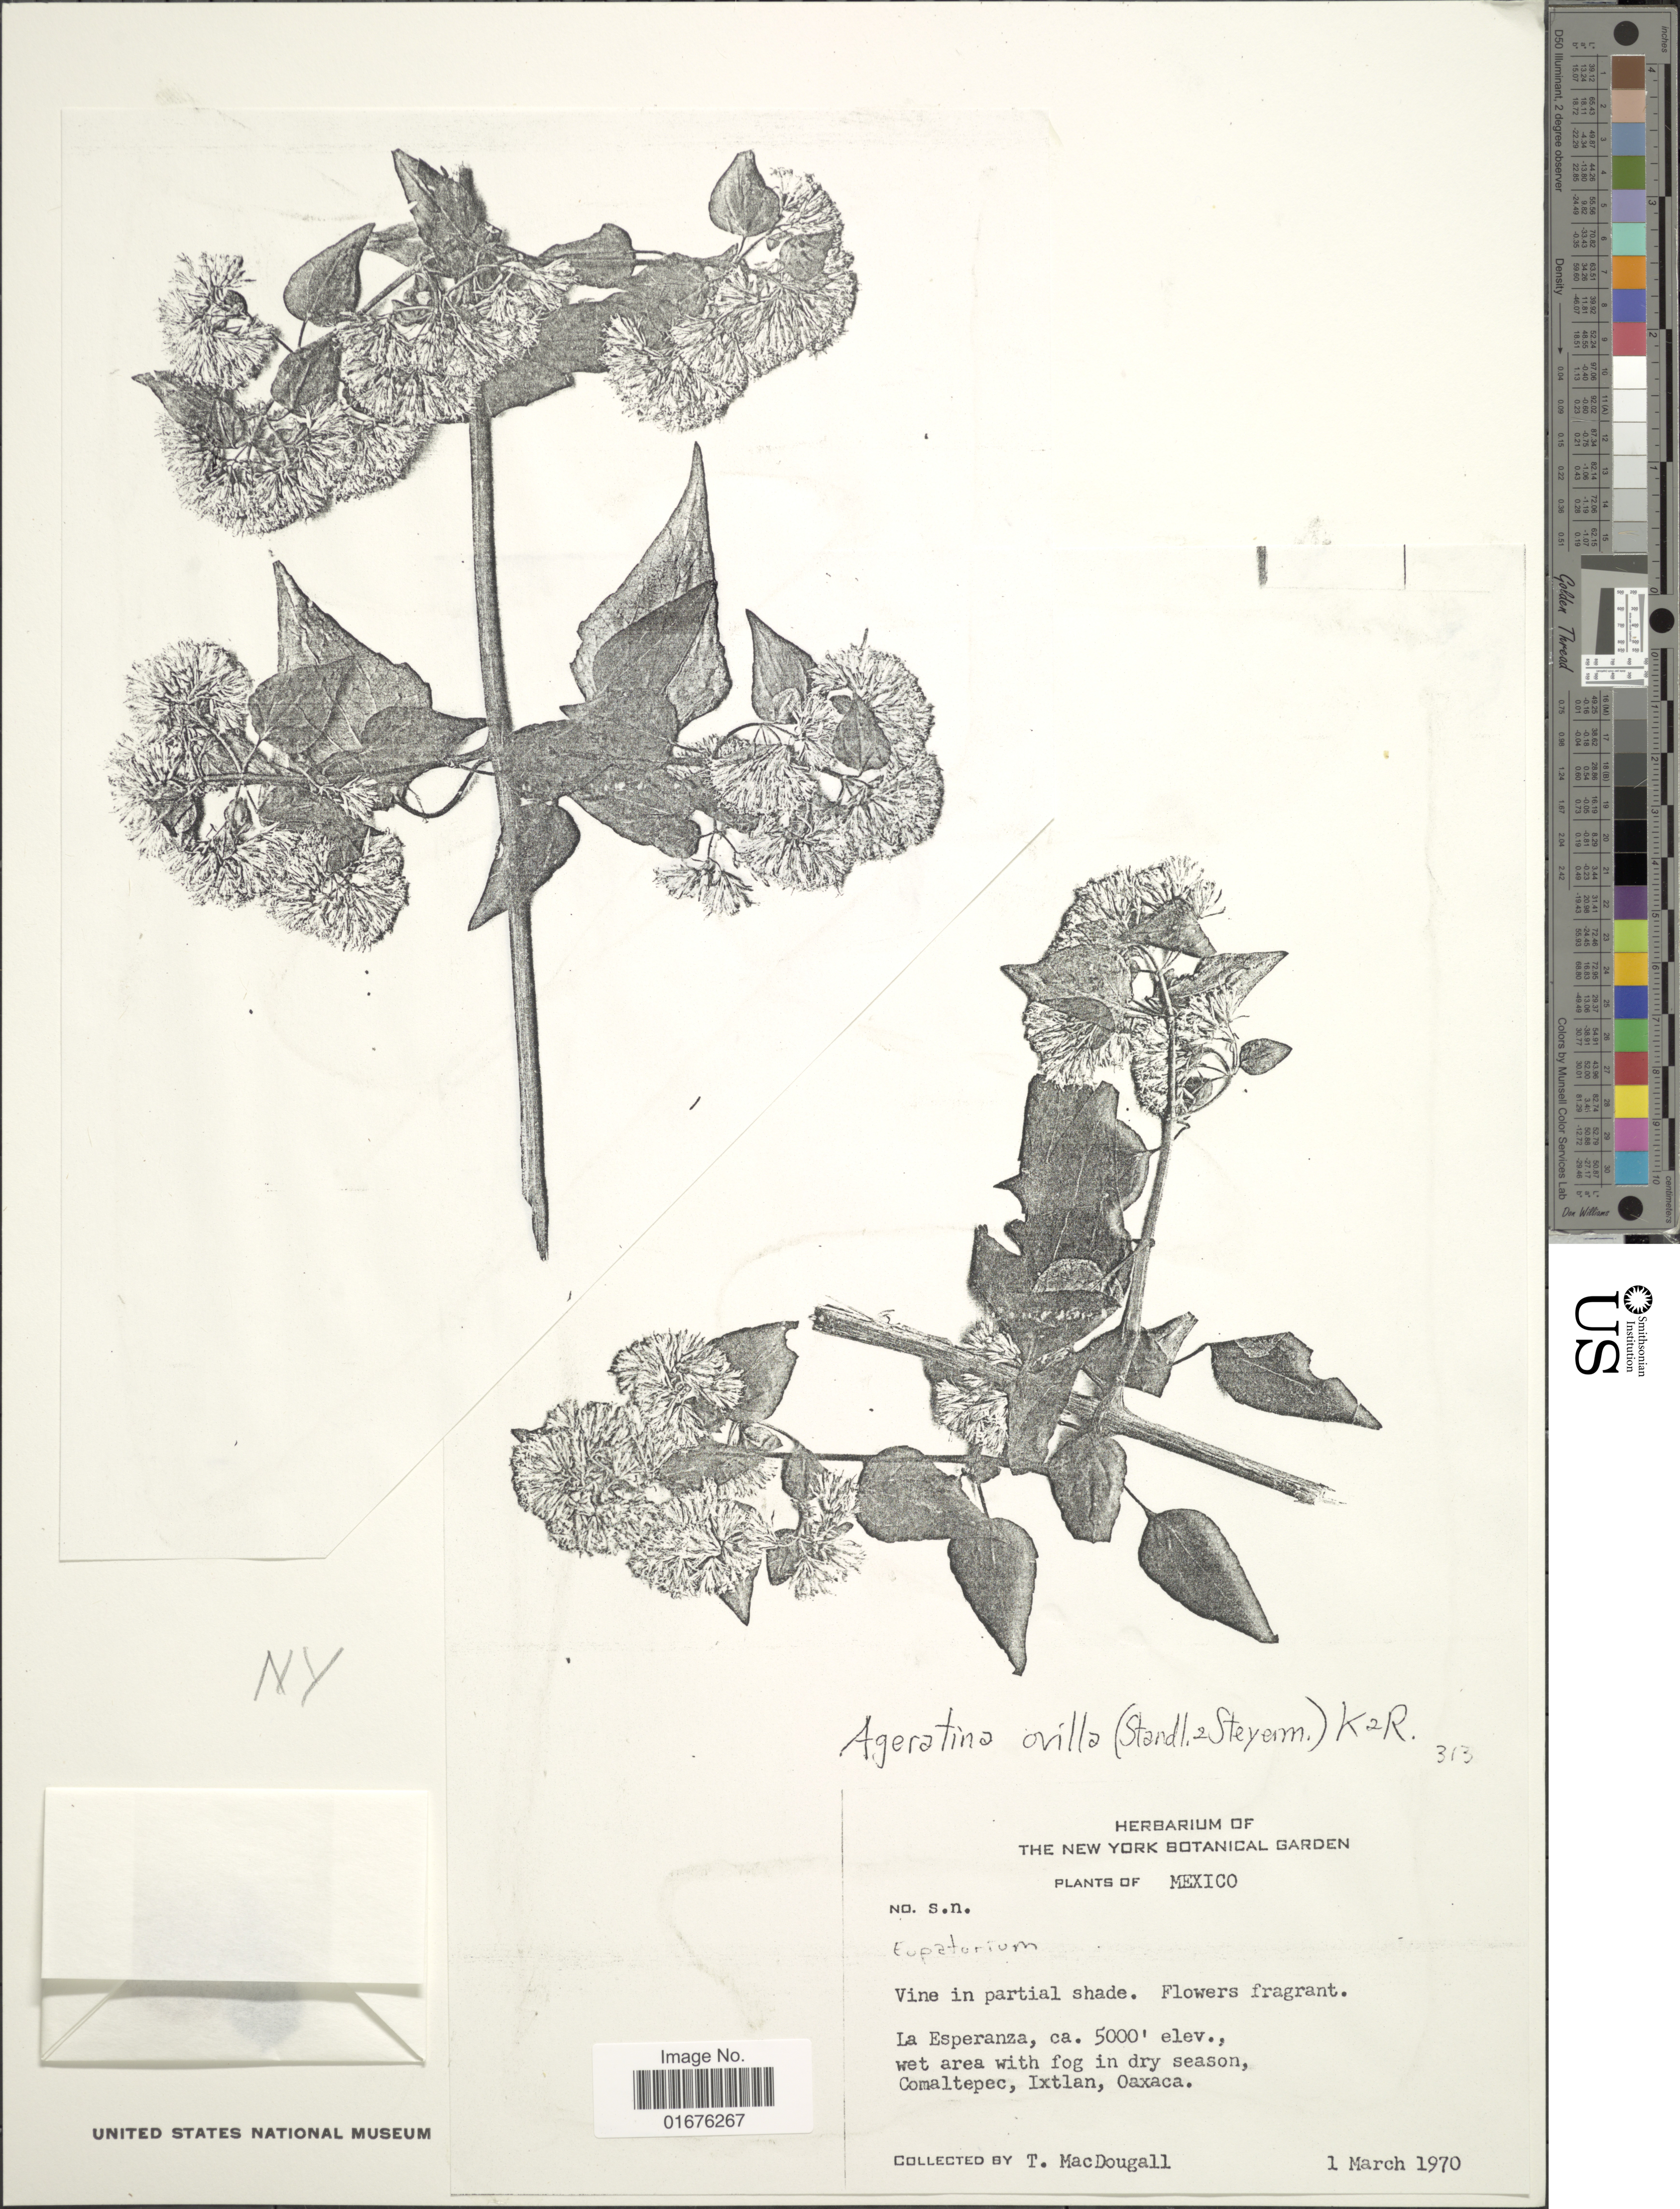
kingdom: Plantae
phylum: Tracheophyta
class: Magnoliopsida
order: Asterales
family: Asteraceae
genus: Ageratina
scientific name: Ageratina ovilla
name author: (Standl. & Steyerm.) R.M. King & H. Rob.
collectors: T. B. MacDougall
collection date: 1970-03-01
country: Mexico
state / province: Oaxaca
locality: Vine in partial shade, La Esperanza, wet area with fog in dry season, Comaltepec, Ixtlan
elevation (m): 1524